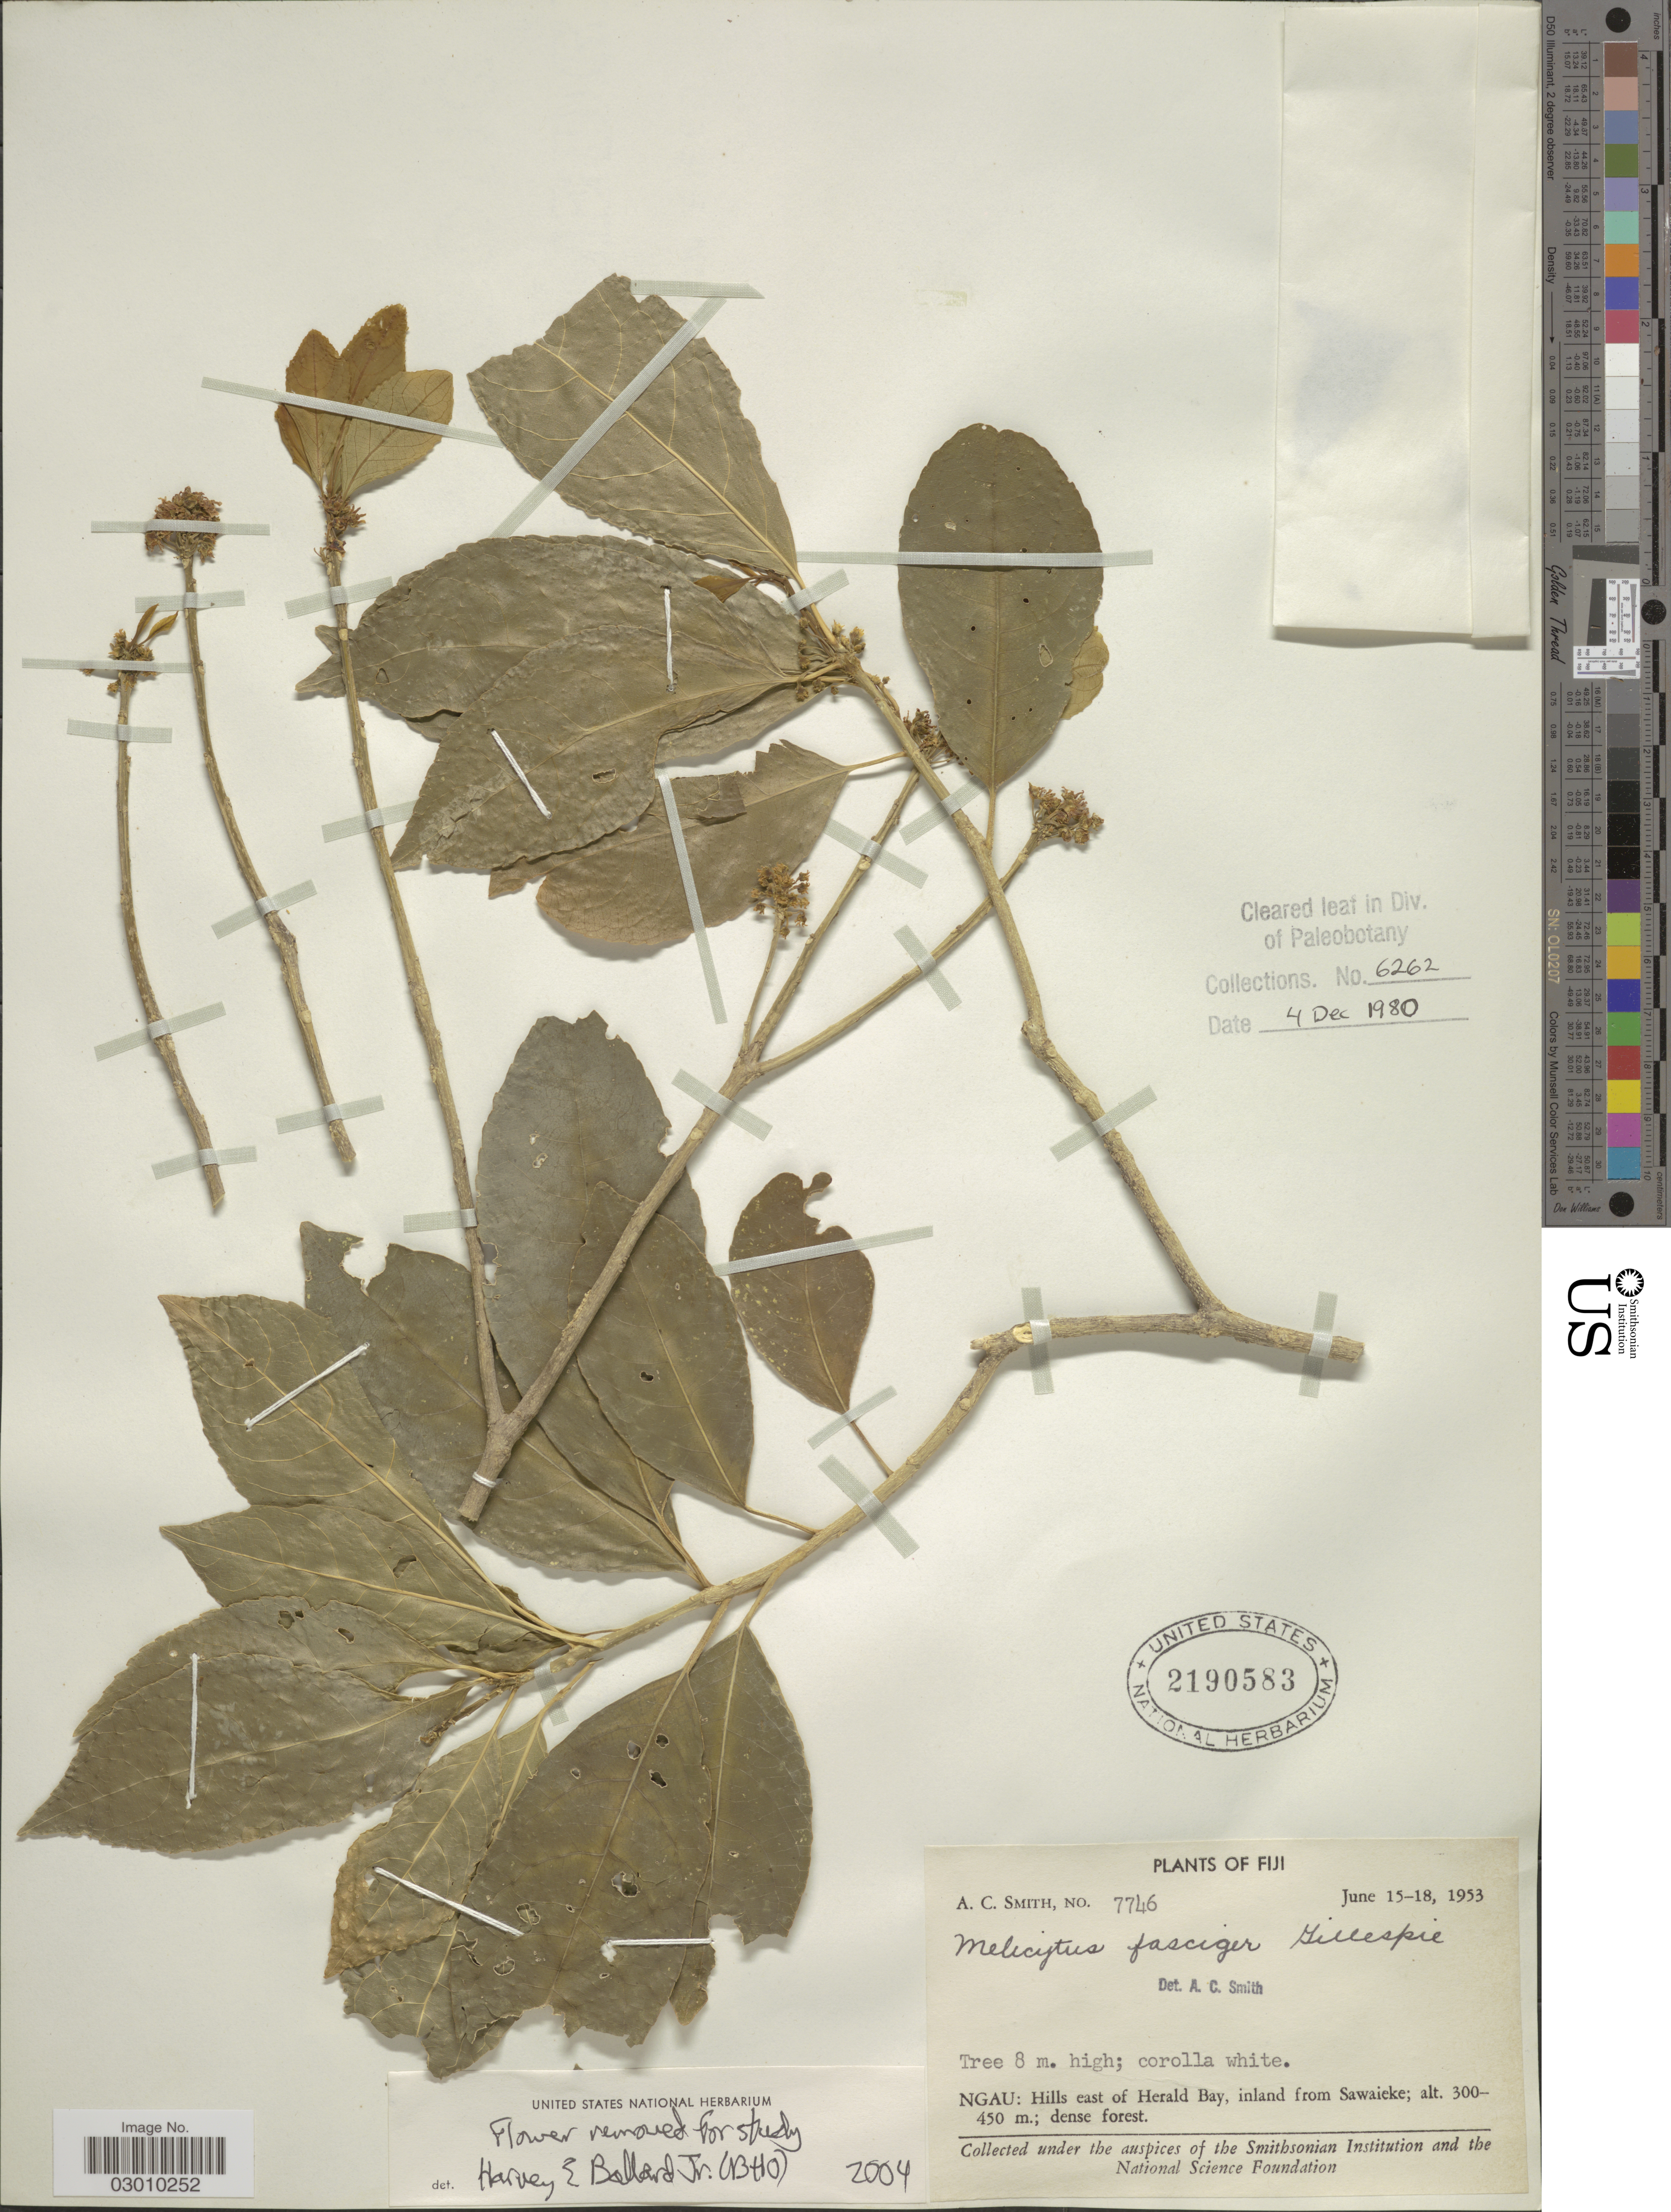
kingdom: Plantae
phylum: Tracheophyta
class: Magnoliopsida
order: Malpighiales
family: Violaceae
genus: Melicytus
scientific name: Melicytus fasciger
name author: Gillespie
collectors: A. C. Smith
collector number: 7746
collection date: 1953-06-15/1953-06-18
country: Fiji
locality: Ngau: Hills east of Herald Bay, inland from Sawaieke.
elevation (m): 300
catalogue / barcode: US 2190583